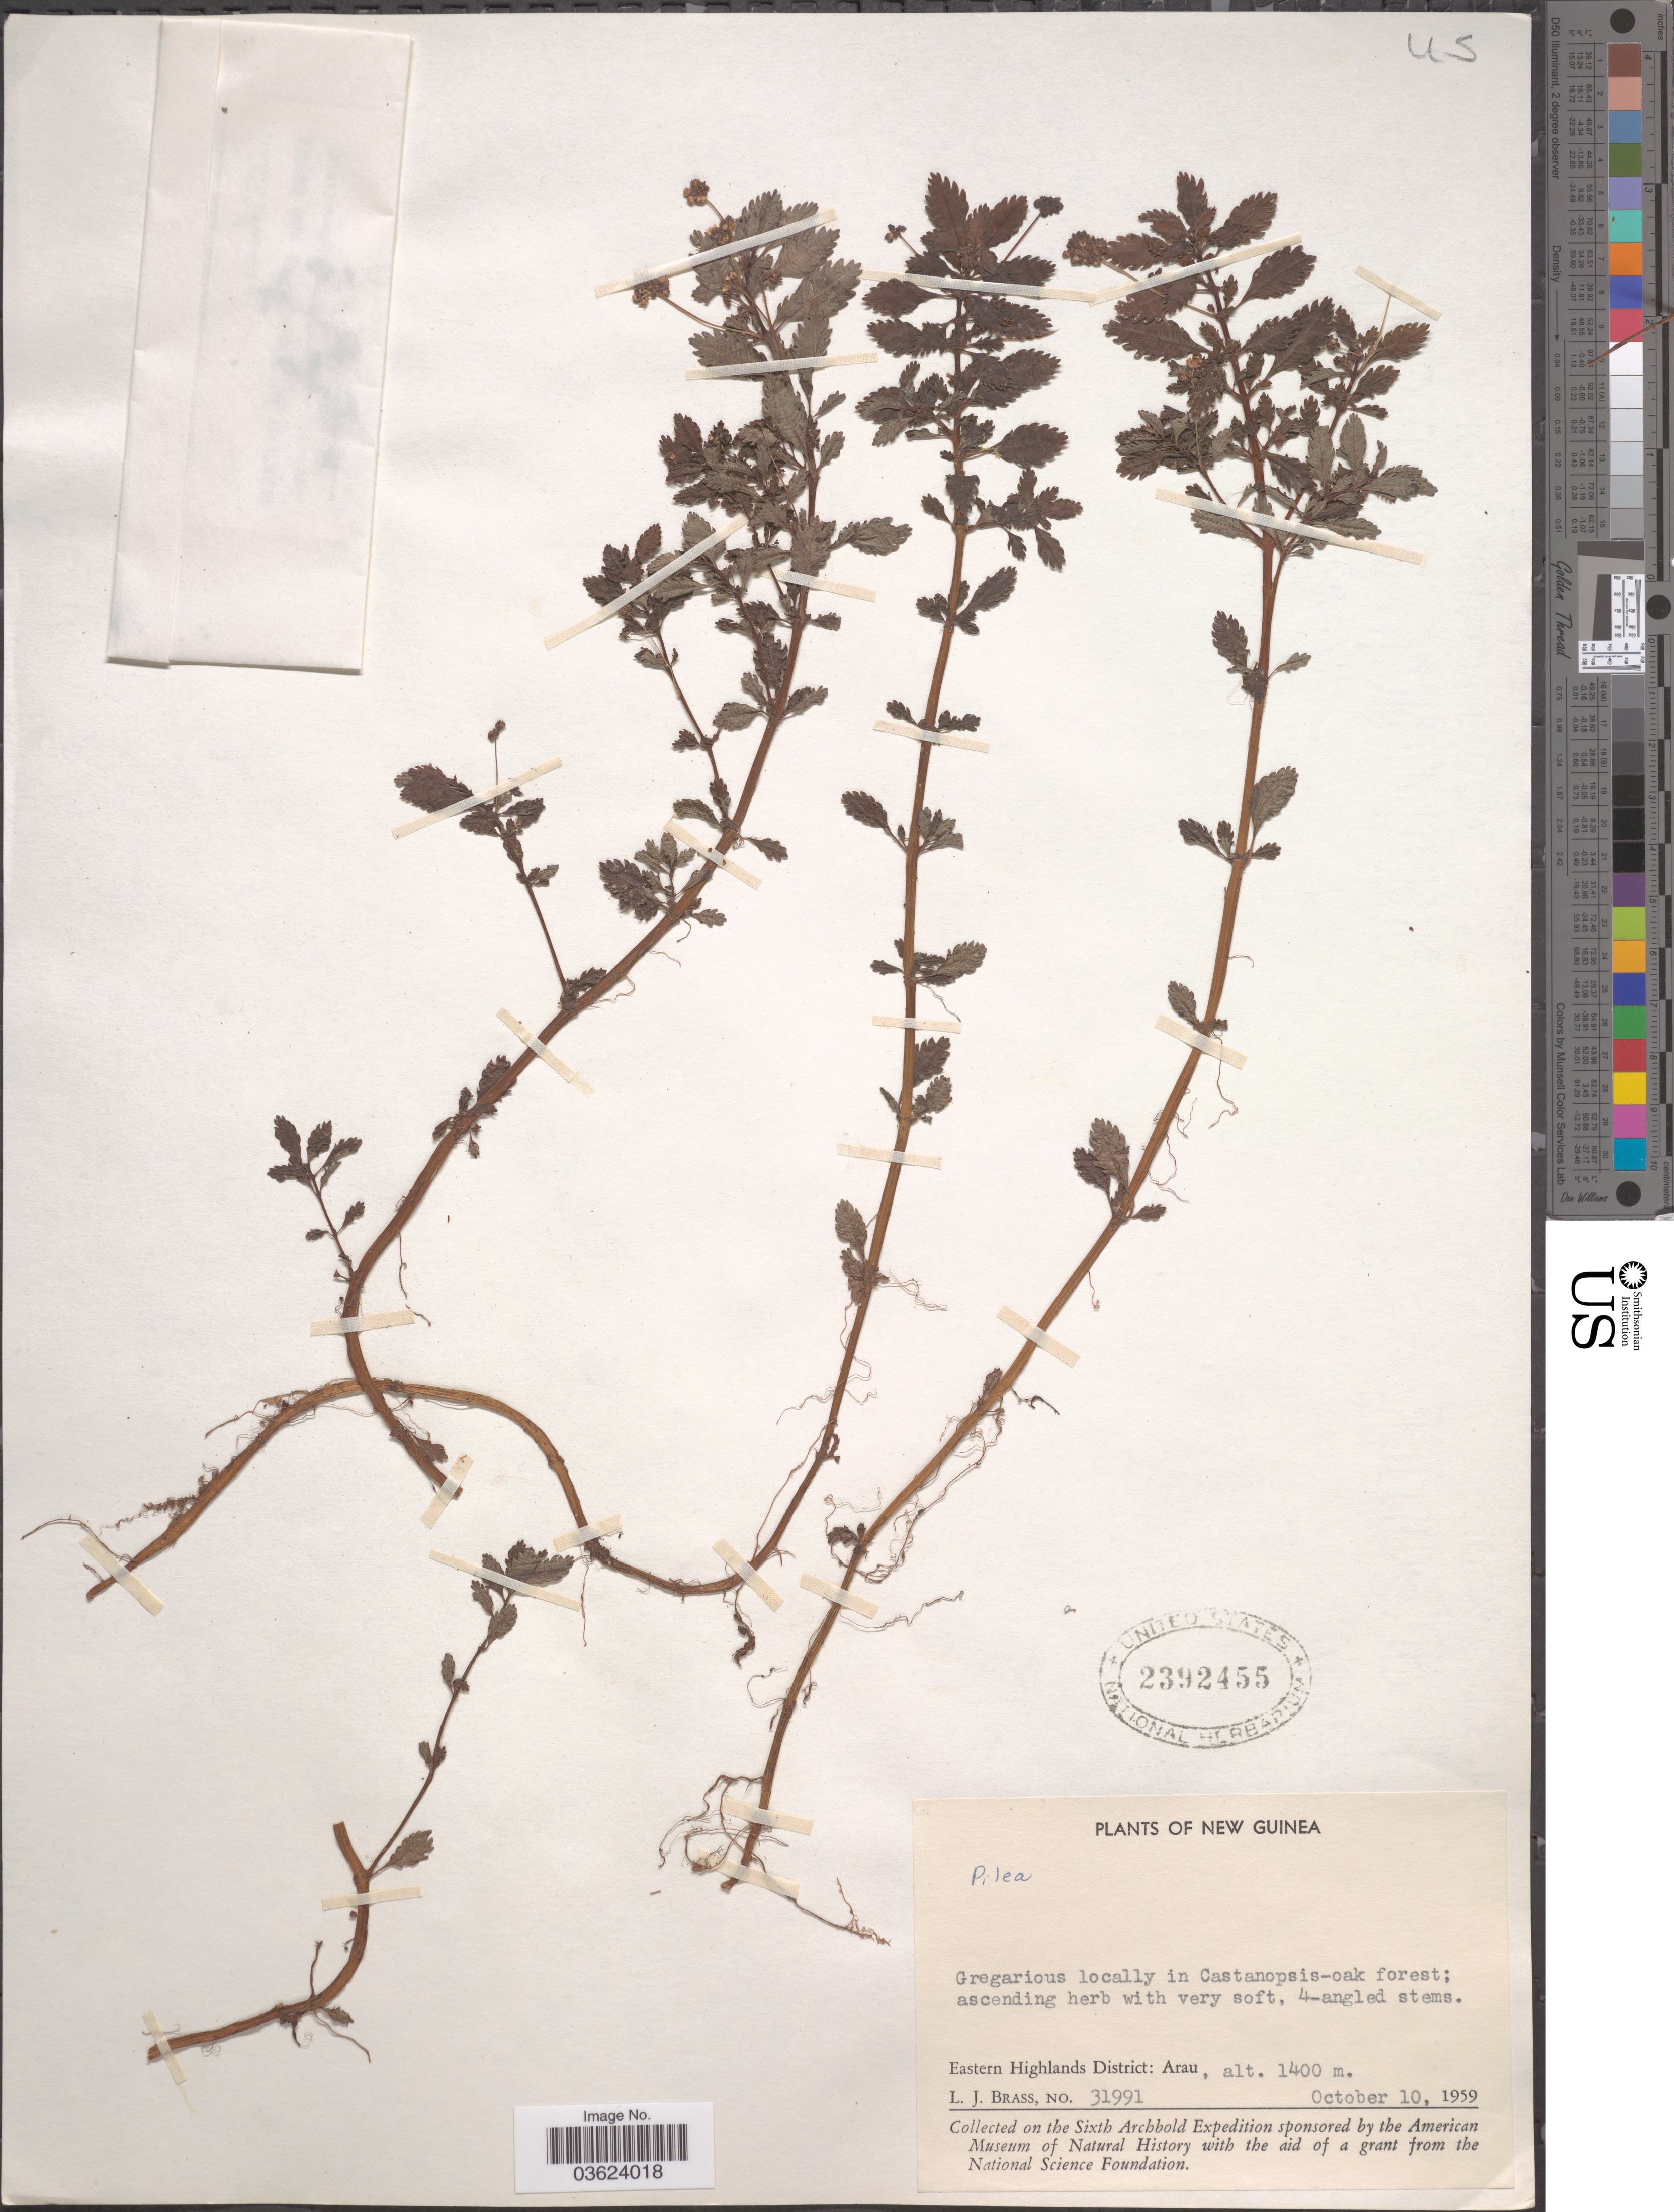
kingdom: Plantae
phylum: Tracheophyta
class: Magnoliopsida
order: Rosales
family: Urticaceae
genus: Pilea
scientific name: Pilea sp.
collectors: L. J. Brass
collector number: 31991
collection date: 1959-10-10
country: Papua New Guinea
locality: New Guinea. Eastern Highlands District: Arau.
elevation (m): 1400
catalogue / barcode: US 2392455